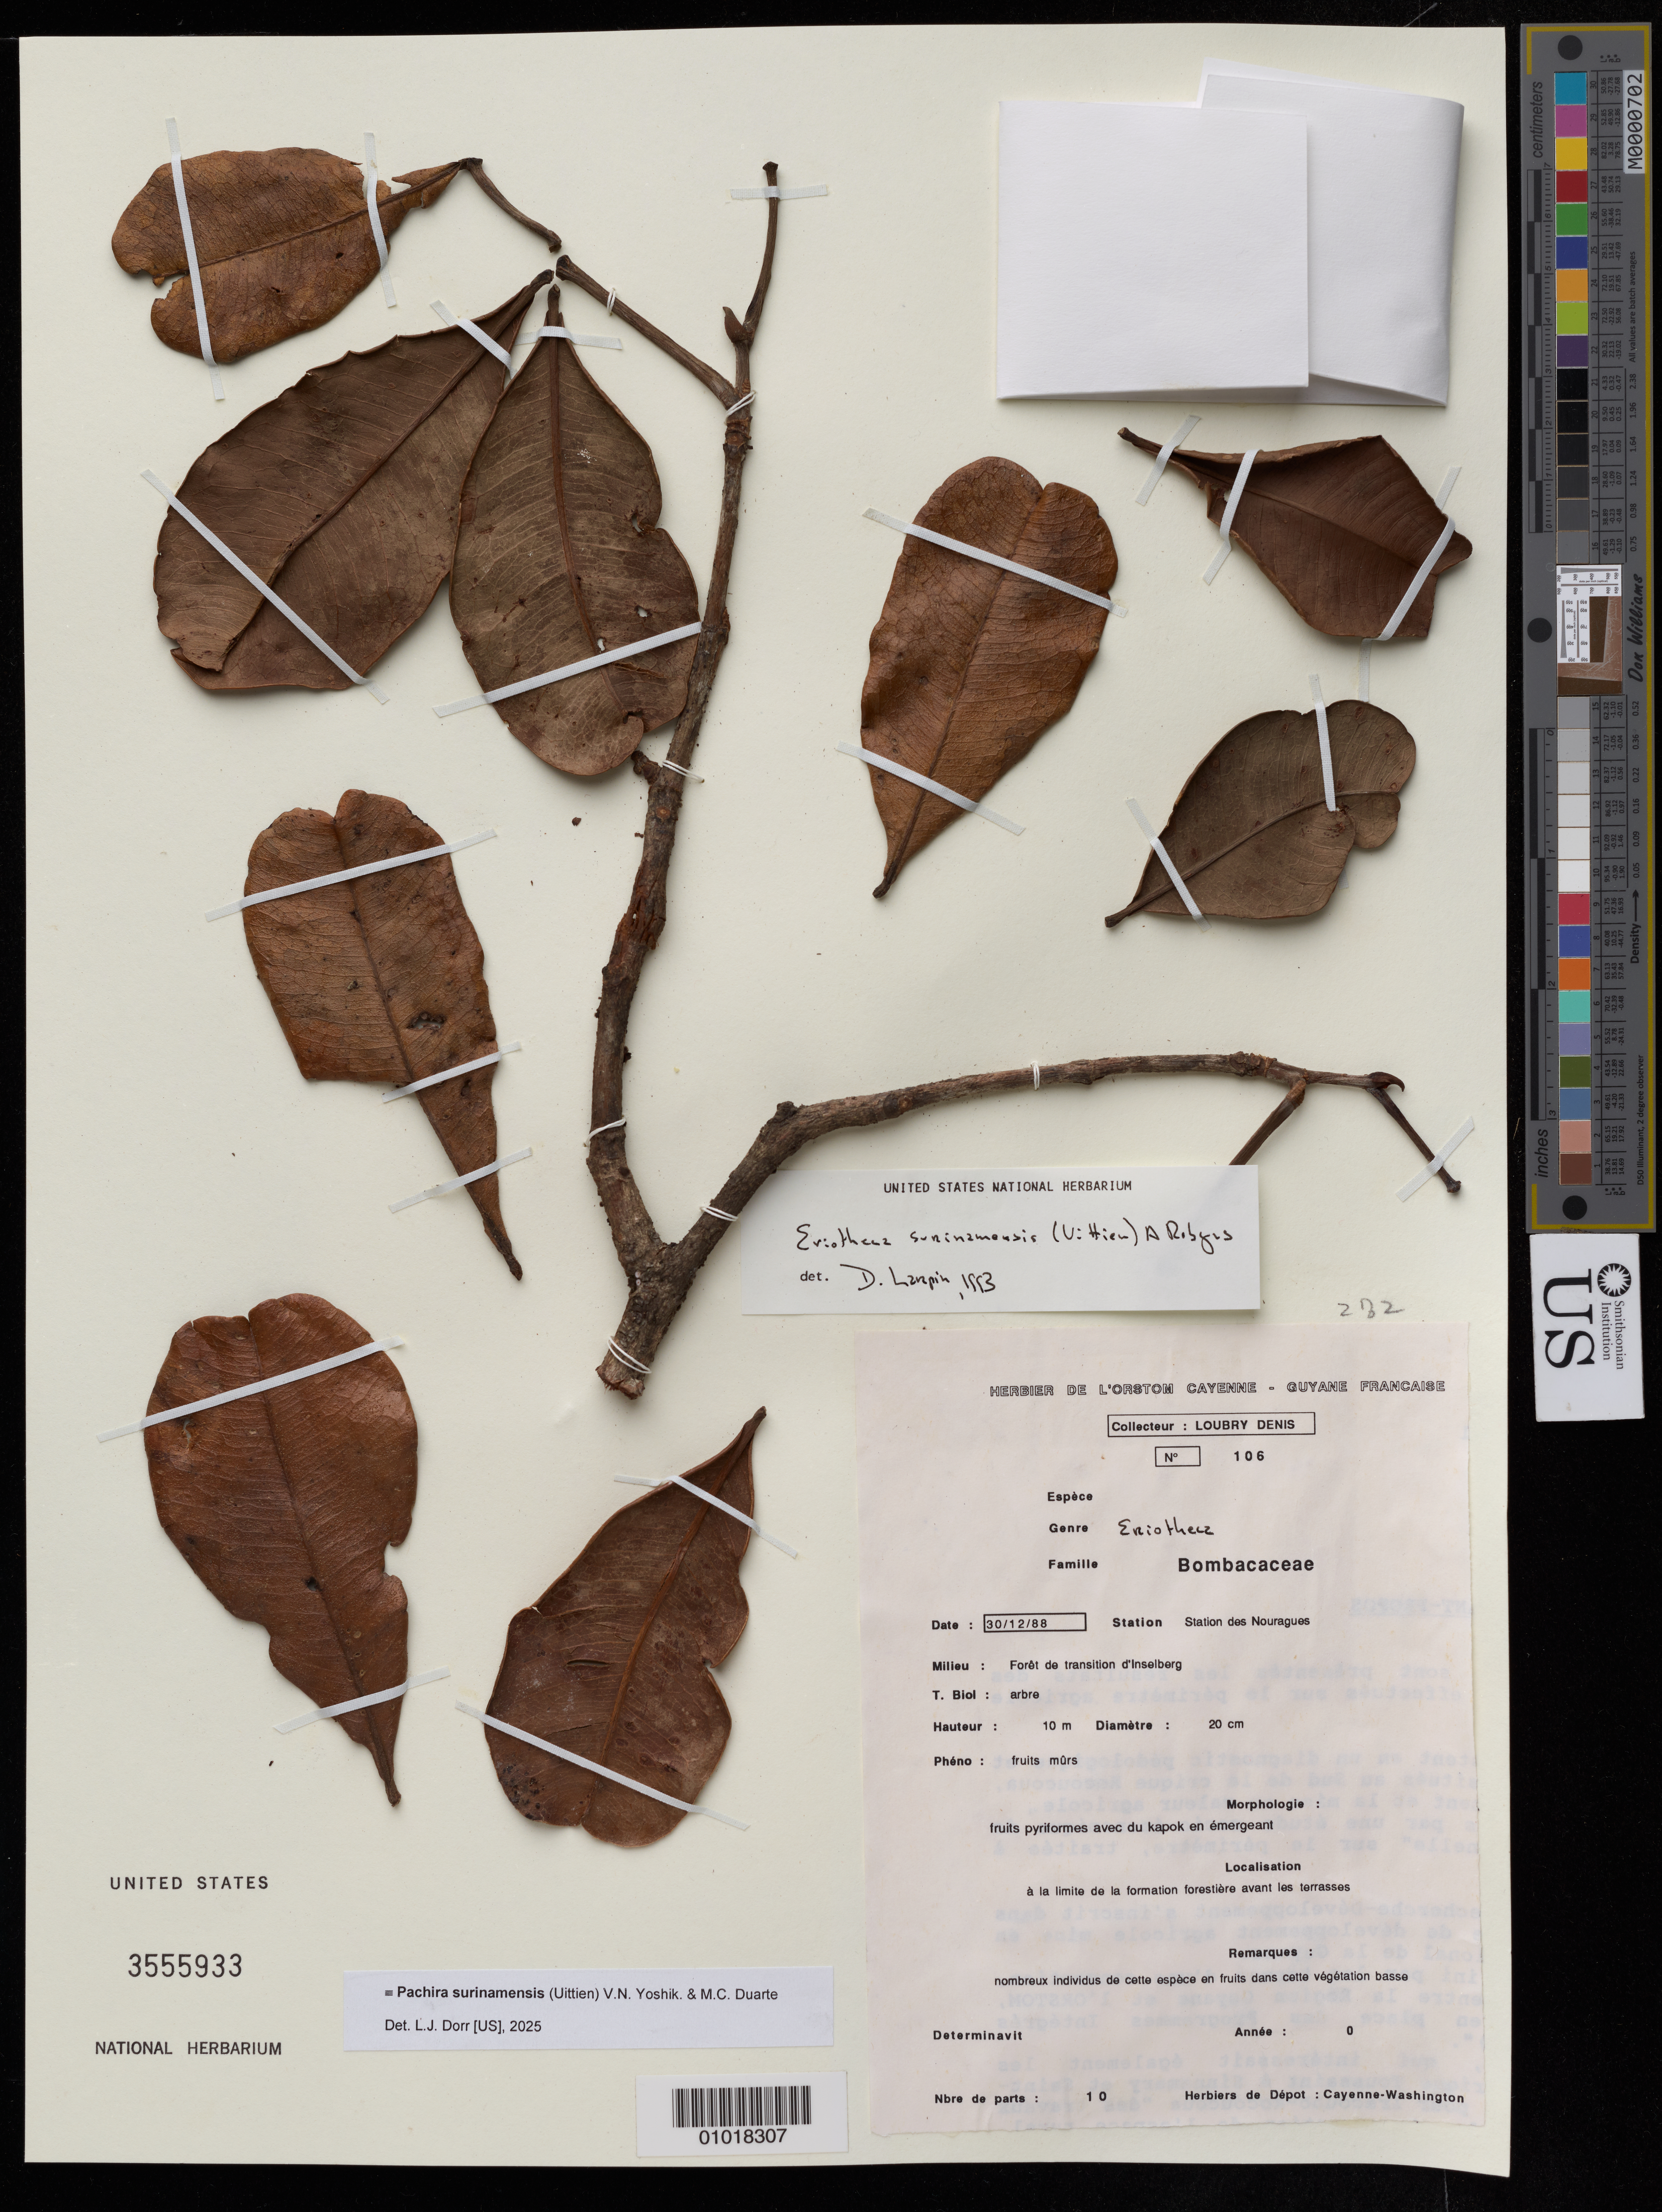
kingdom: Plantae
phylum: Tracheophyta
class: Magnoliopsida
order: Malvales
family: Malvaceae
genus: Pachira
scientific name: Pachira surinamensis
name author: (Uittien) V.N. Yoshik. & M.C. Duarte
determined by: Dorr, Laurence J., Curator (BOT), Smithsonian Institution - National Museum of Natural History (UNITED STATES)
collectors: D. Loubry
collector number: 106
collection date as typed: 30-Dec-88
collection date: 1988-12-30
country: French Guiana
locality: Station des Nouragues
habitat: Foret de transition d'inselerg, a la limite de la formation forestiere avant les terrasses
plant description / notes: Sheet 2 of 2 Sheet 1: USNH 3555934; BC 01018309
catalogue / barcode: US 3555933